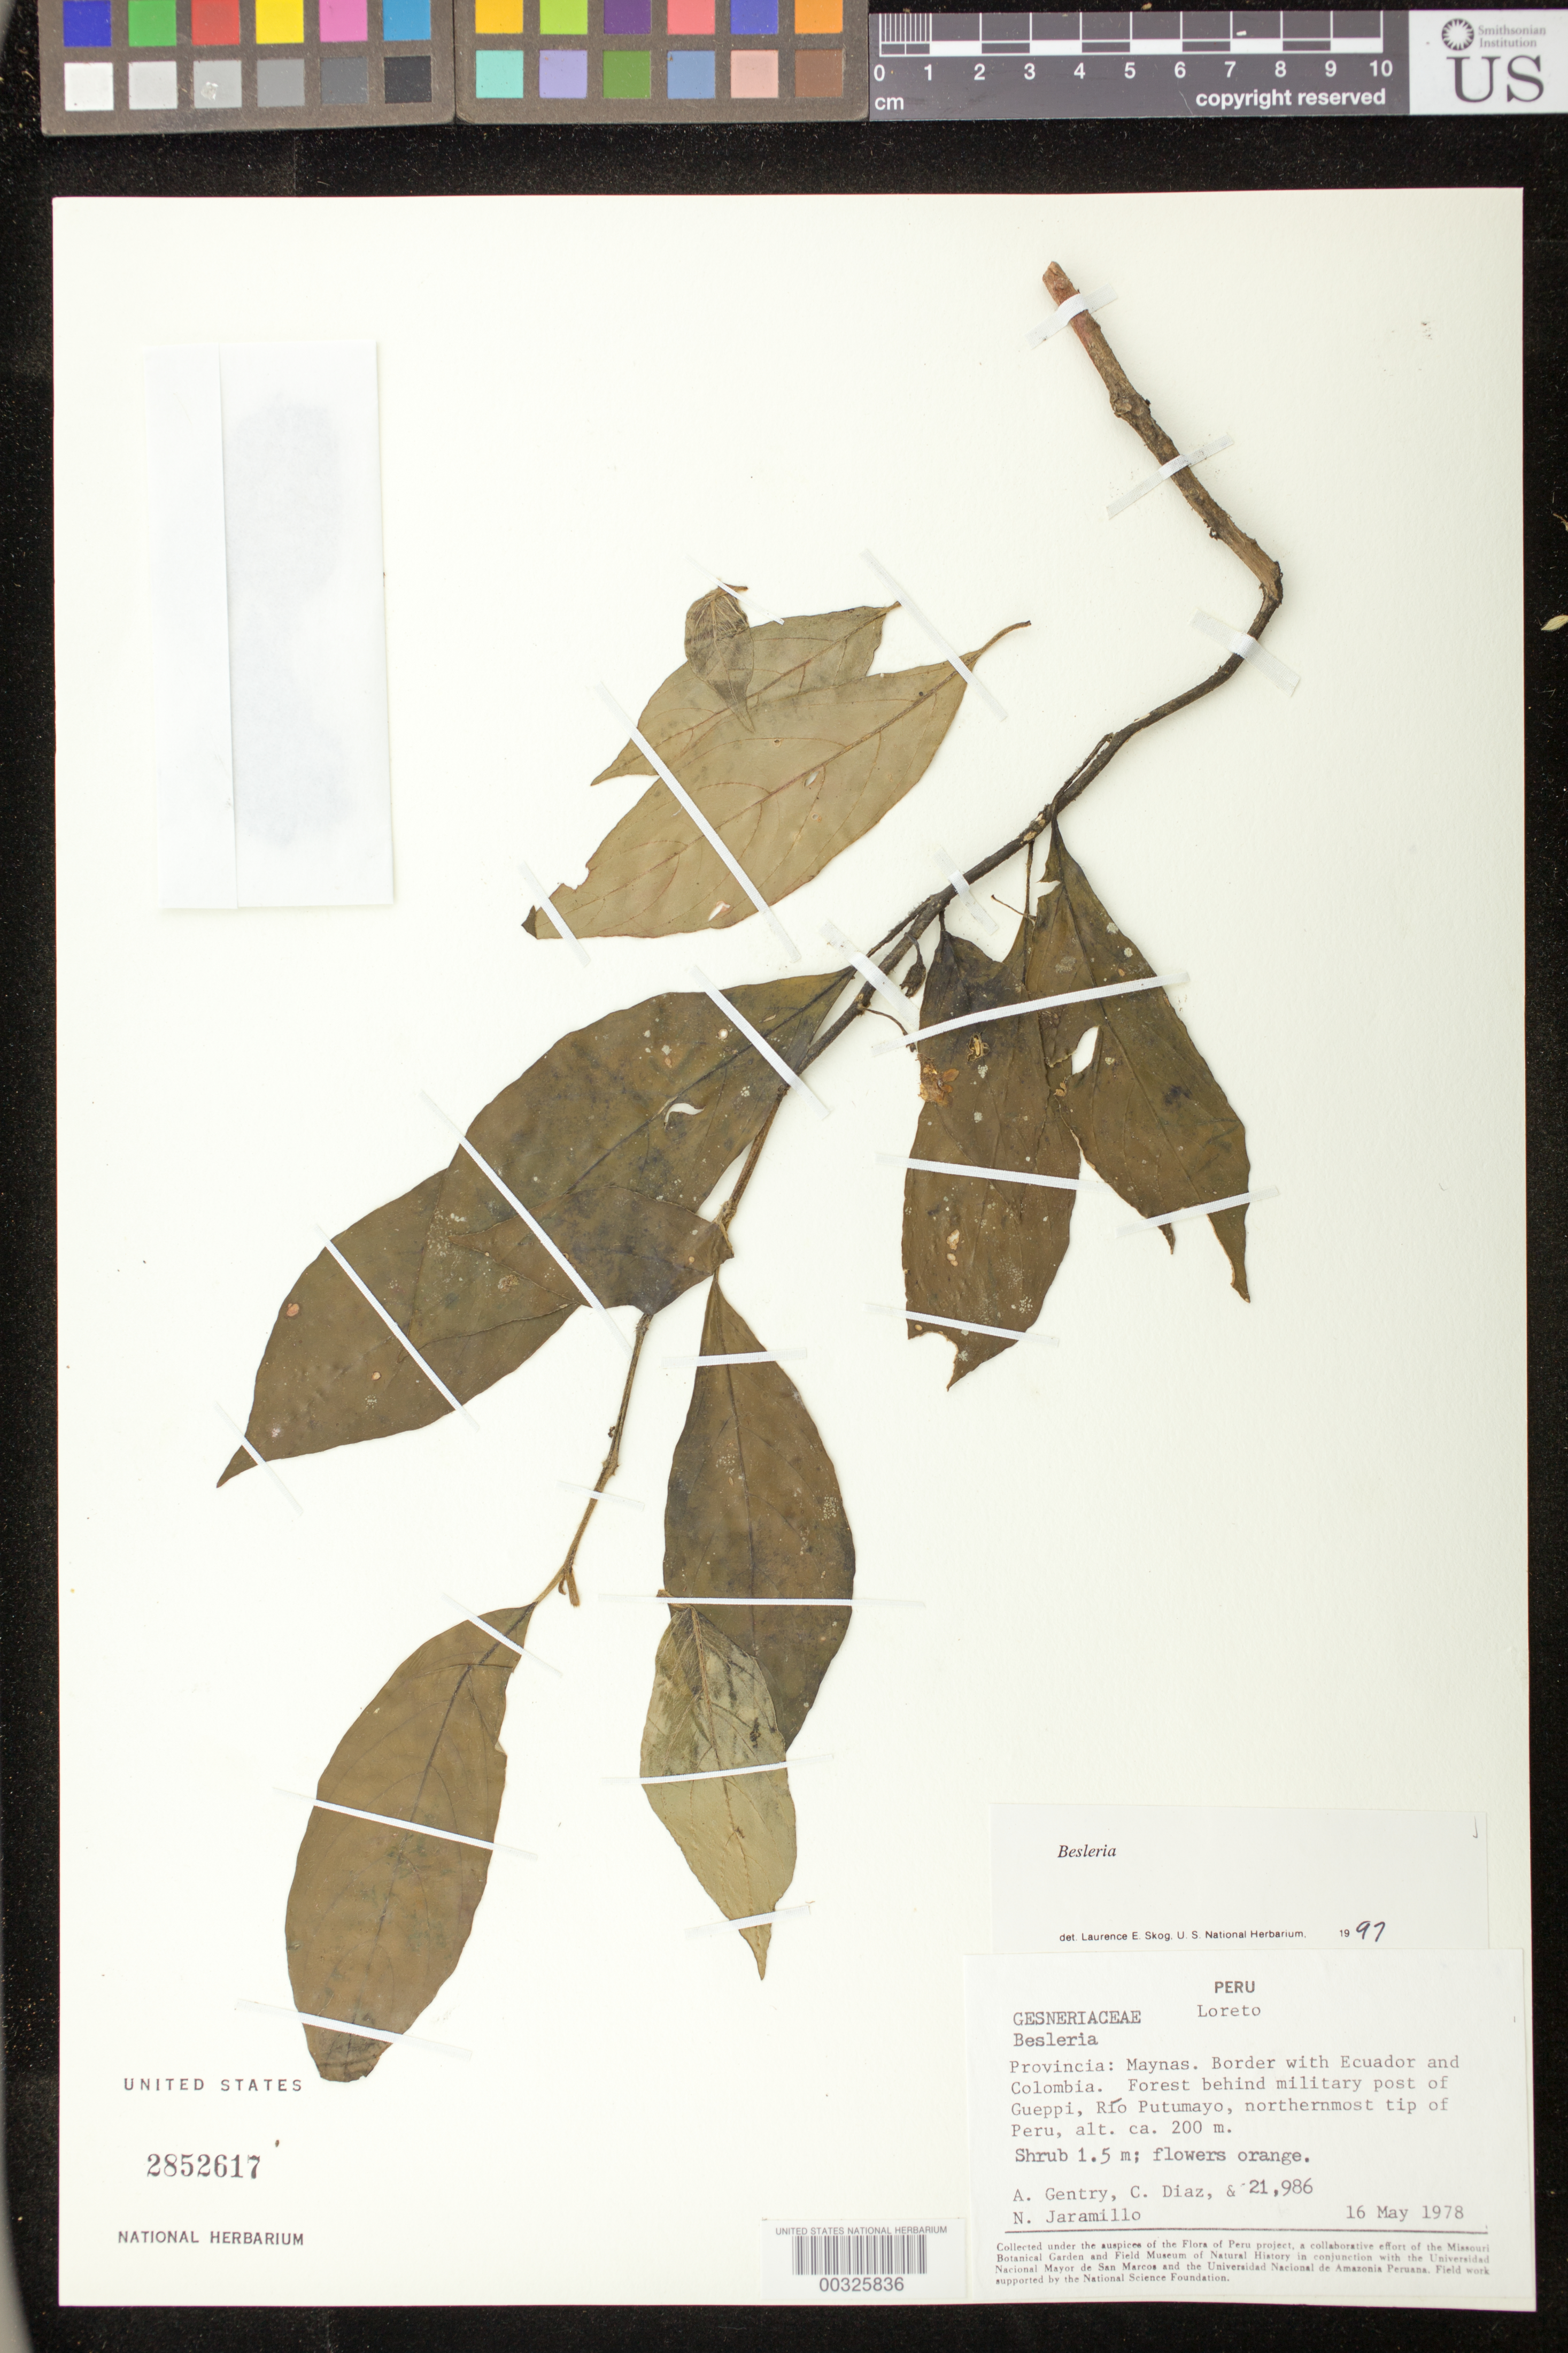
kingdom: Plantae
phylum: Tracheophyta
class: Magnoliopsida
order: Lamiales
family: Gesneriaceae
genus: Besleria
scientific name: Besleria sp.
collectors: A. H. Gentry, C. Díaz & N. Jaramillo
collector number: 21986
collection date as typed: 16 May 1978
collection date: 1978-05-16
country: Peru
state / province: Loreto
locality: Prov. Maynas; border with Ecuador and Colombia, behind military post of Gueppi, Río Putumayo, northernmost tip of Peru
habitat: Forest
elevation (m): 200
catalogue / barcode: US 2852617